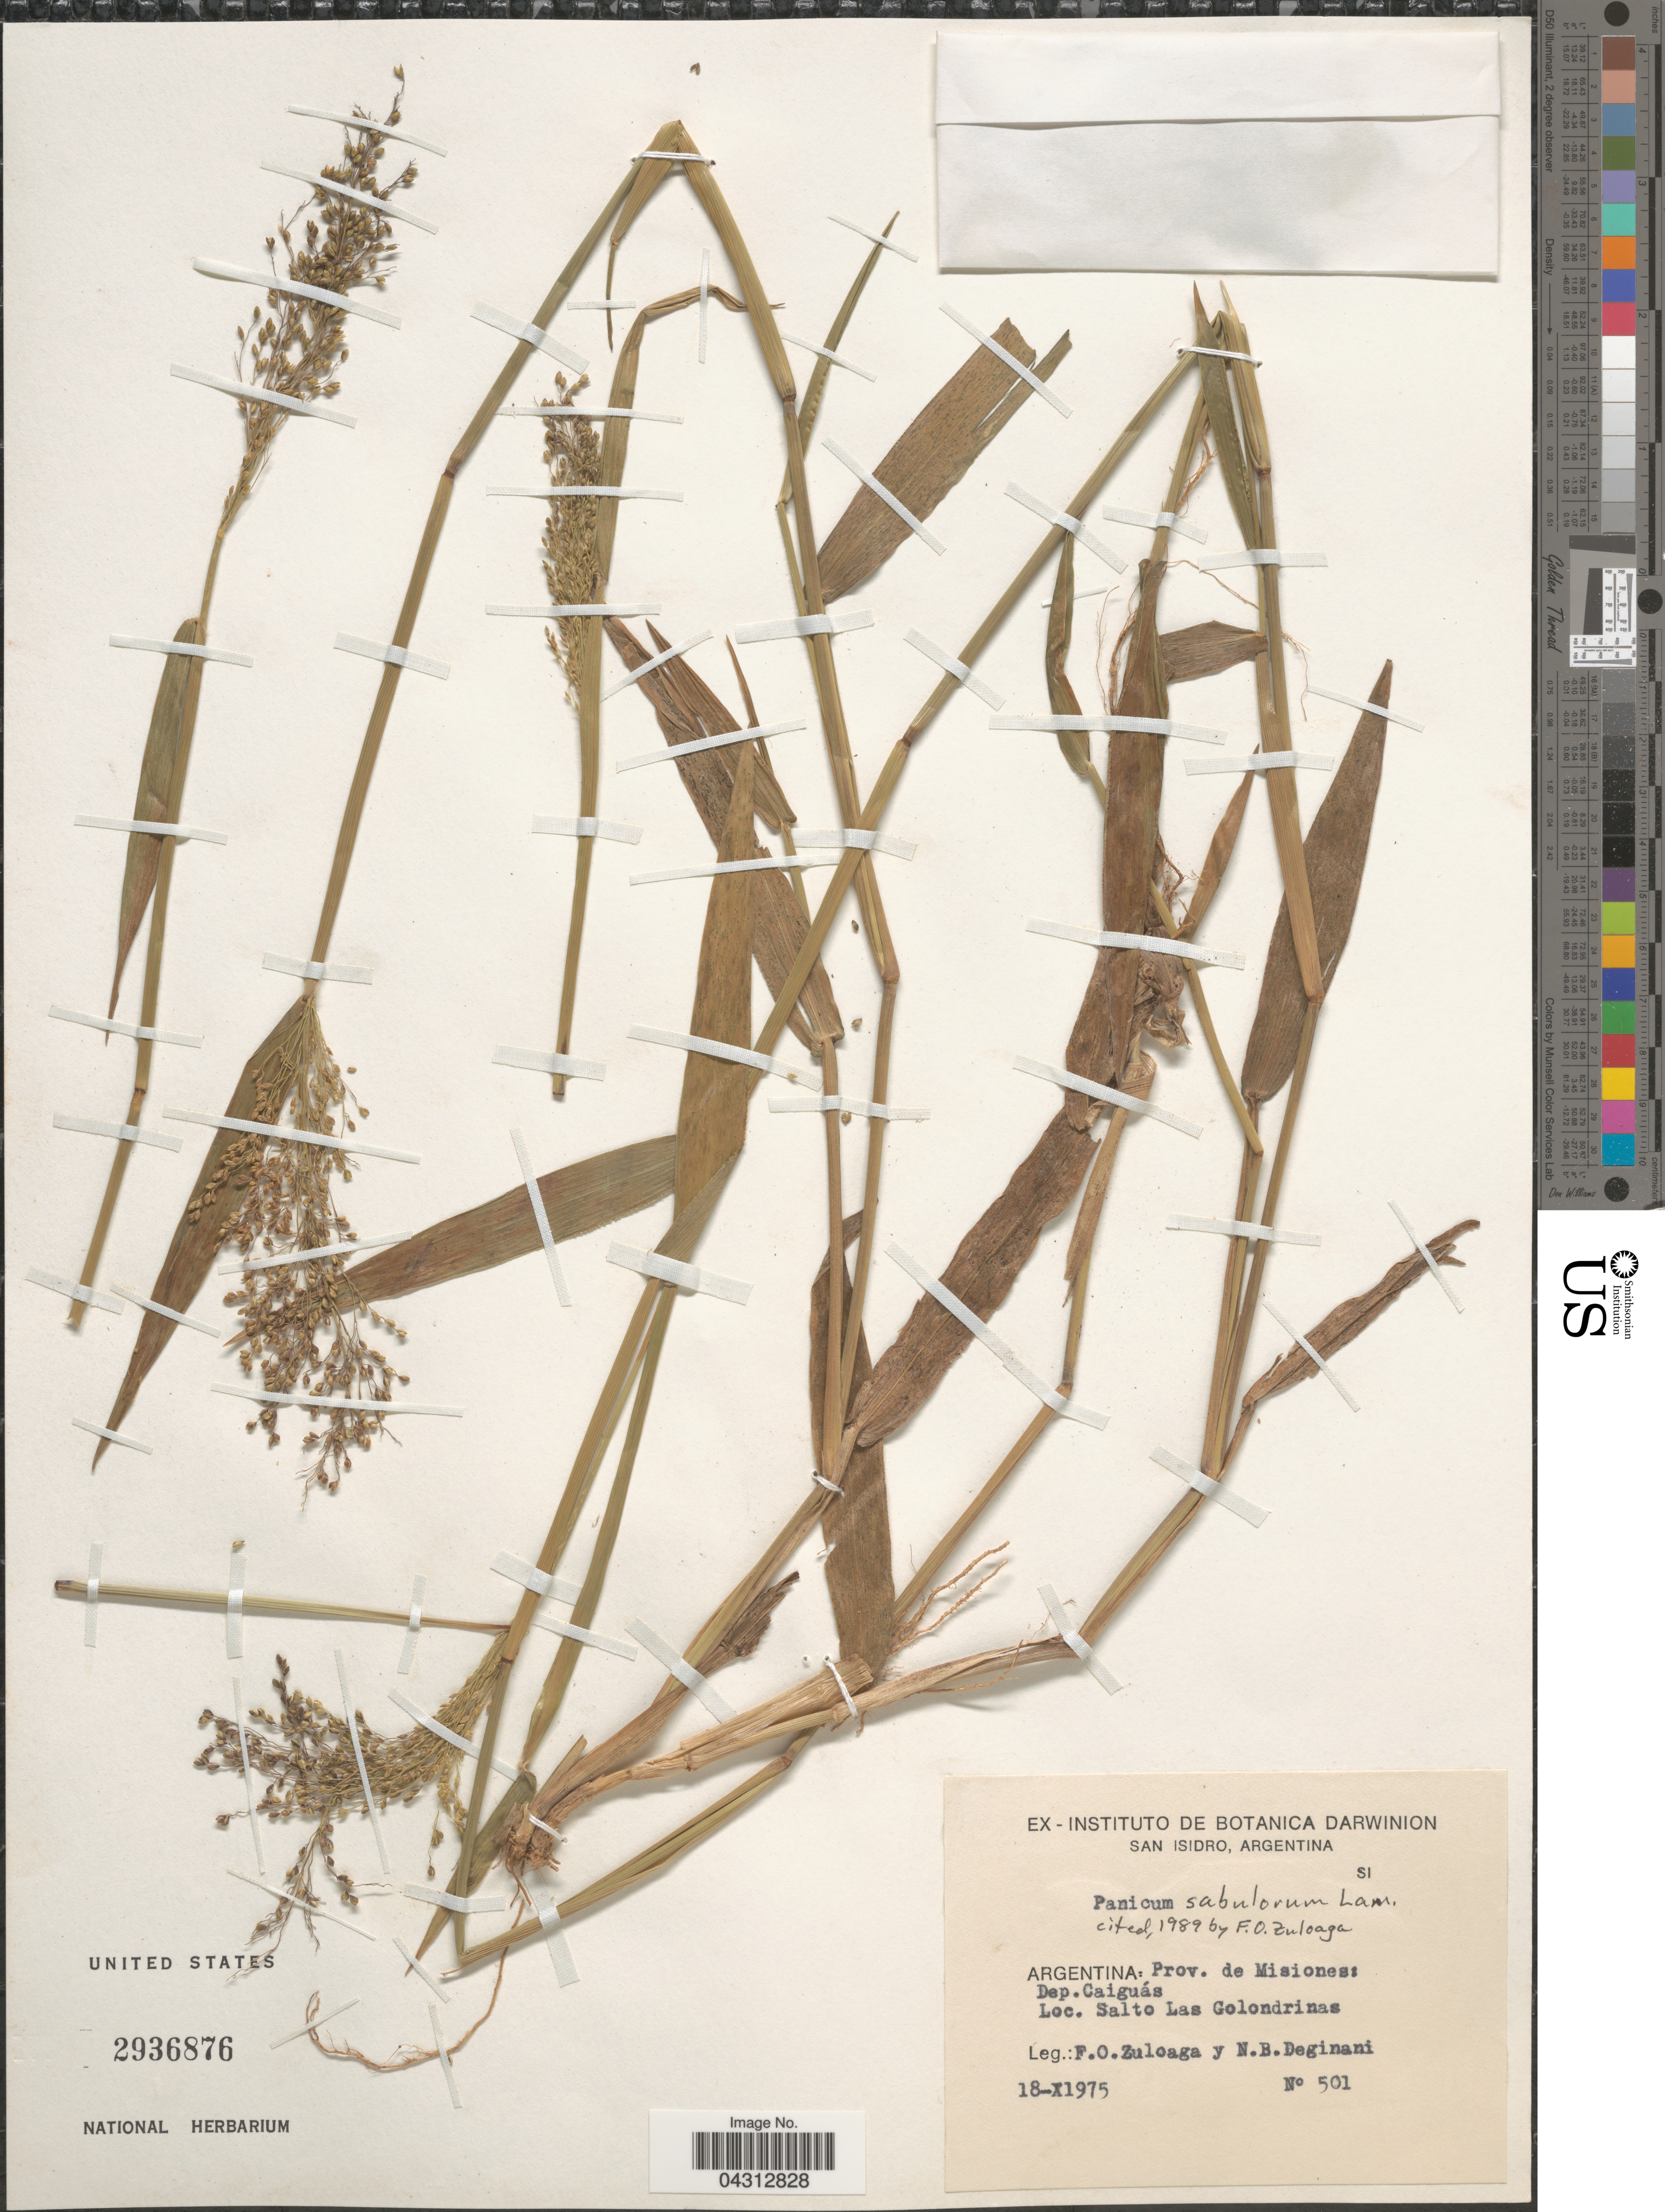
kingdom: Plantae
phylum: Tracheophyta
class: Liliopsida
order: Poales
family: Poaceae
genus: Dichanthelium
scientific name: Dichanthelium sabulorum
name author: (Lam.) Gould & C.A. Clark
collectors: F. O. Zuloaga & N. Deginani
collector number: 501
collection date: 1975-10-18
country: Argentina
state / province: Misiones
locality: Dep. Caiguás. Salto Las Golondrinas.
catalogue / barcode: US 2936876